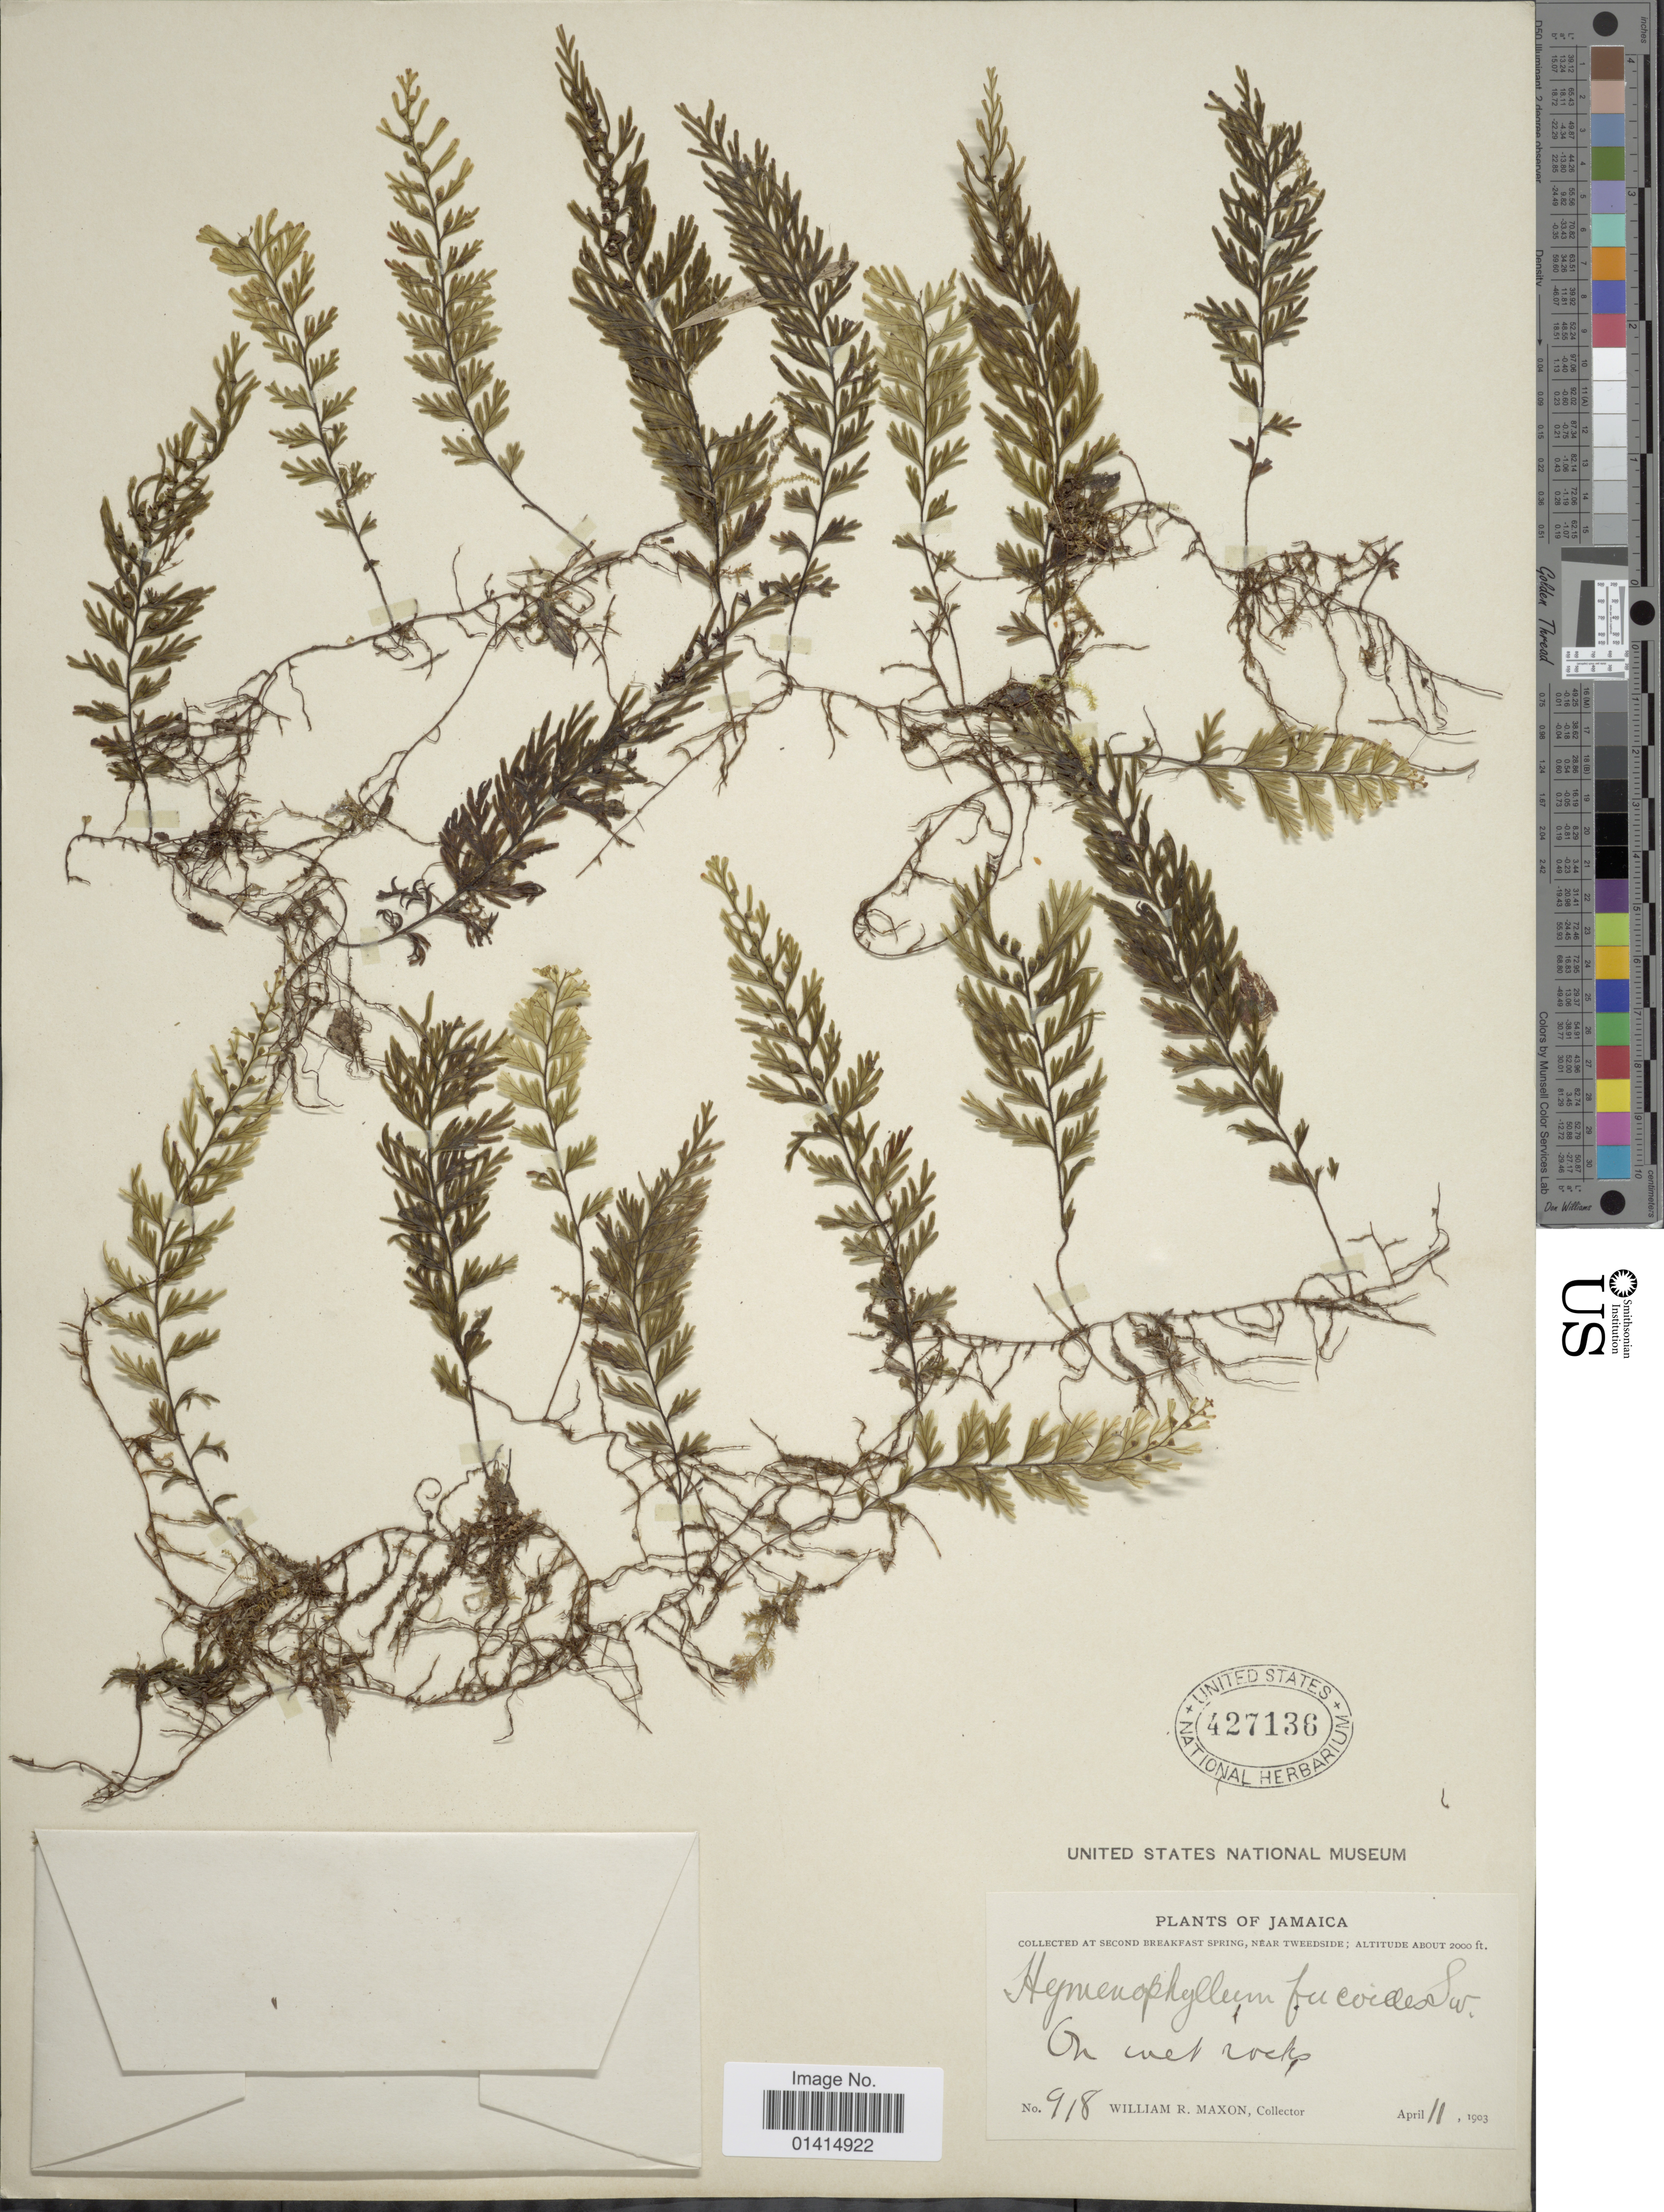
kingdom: Plantae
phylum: Tracheophyta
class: Polypodiopsida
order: Hymenophyllales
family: Hymenophyllaceae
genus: Hymenophyllum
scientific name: Hymenophyllum fucoides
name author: (Sw.) Sw.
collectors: W. R. Maxon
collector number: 918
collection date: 1903-04-11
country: Jamaica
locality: At second Breakfast spring, near Tweeside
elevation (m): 610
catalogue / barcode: US 427136